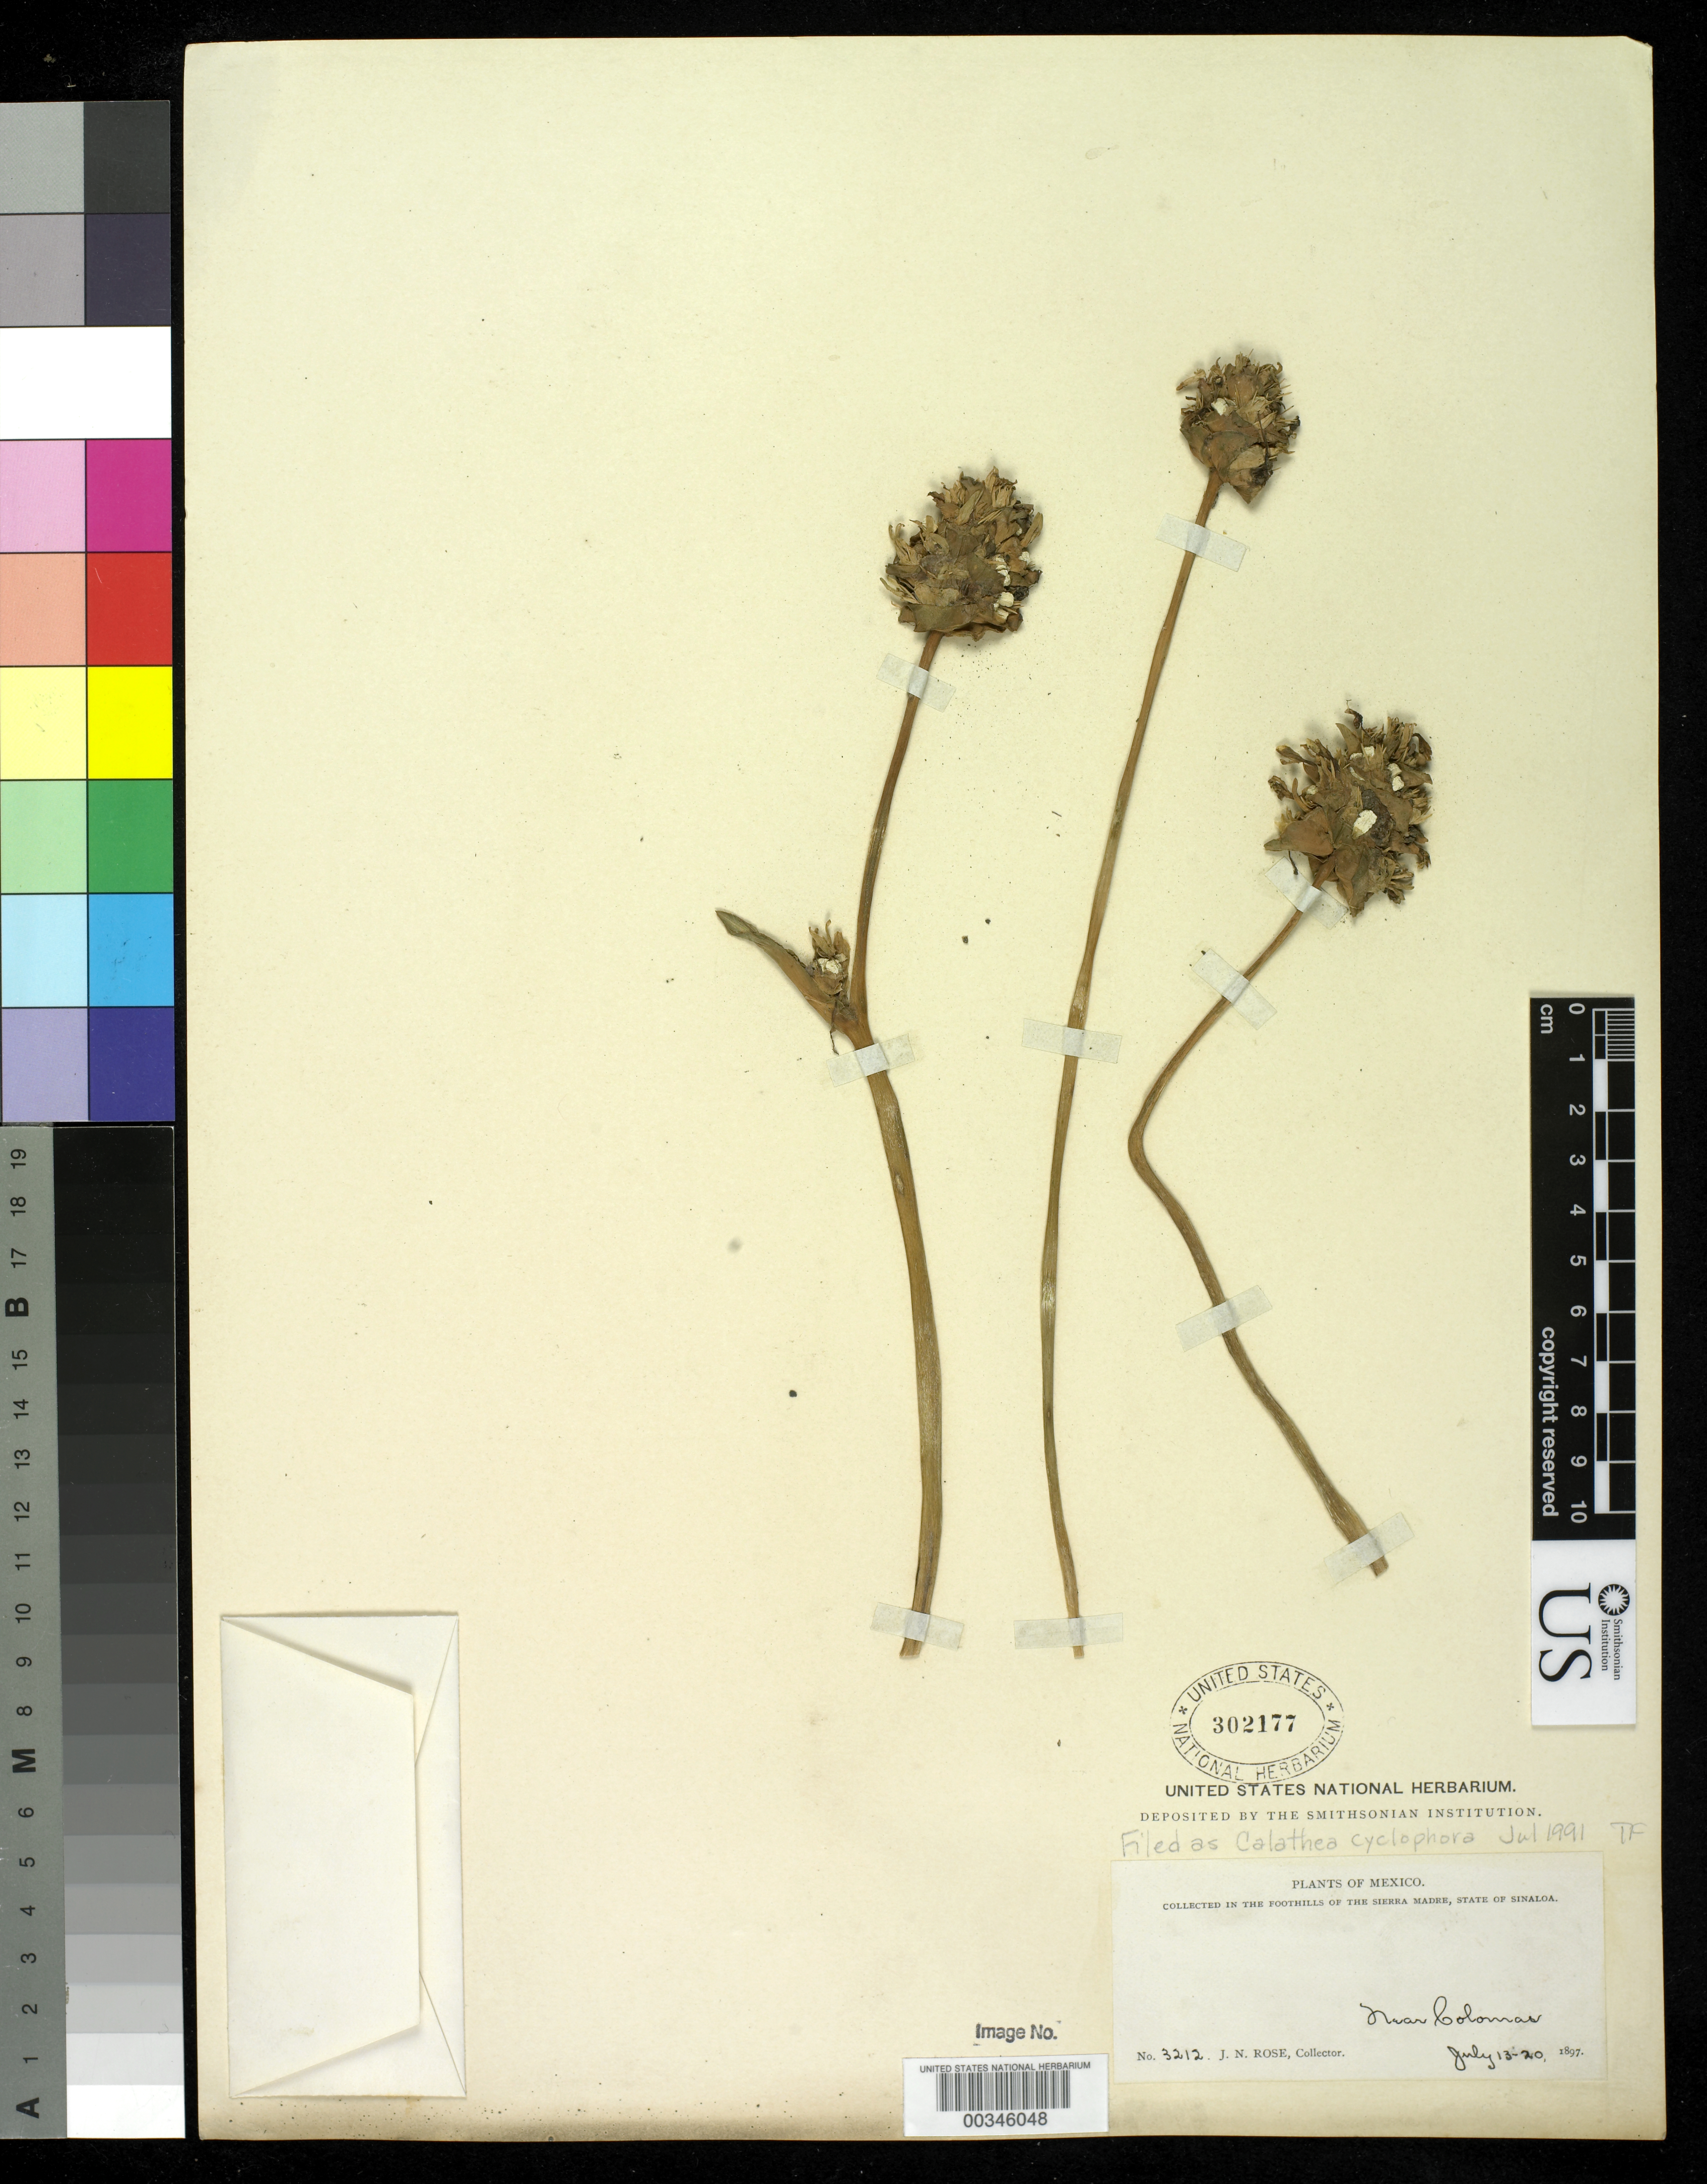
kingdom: Plantae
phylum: Tracheophyta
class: Liliopsida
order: Zingiberales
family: Marantaceae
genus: Goeppertia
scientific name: Goeppertia cyclophora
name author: (Baker) Borchs. & S. Suárez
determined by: Strong, M. T., (US), Smithsonian Institution - National Museum of Natural History (UNITED STATES)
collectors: J. N. Rose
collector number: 3212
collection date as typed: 13 Jul 1897 to 20 Jul 1897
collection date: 1897-07-13/1897-07-20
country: Mexico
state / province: Sinaloa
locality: In foothills of Sierra Madre, near colonas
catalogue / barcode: US 302177